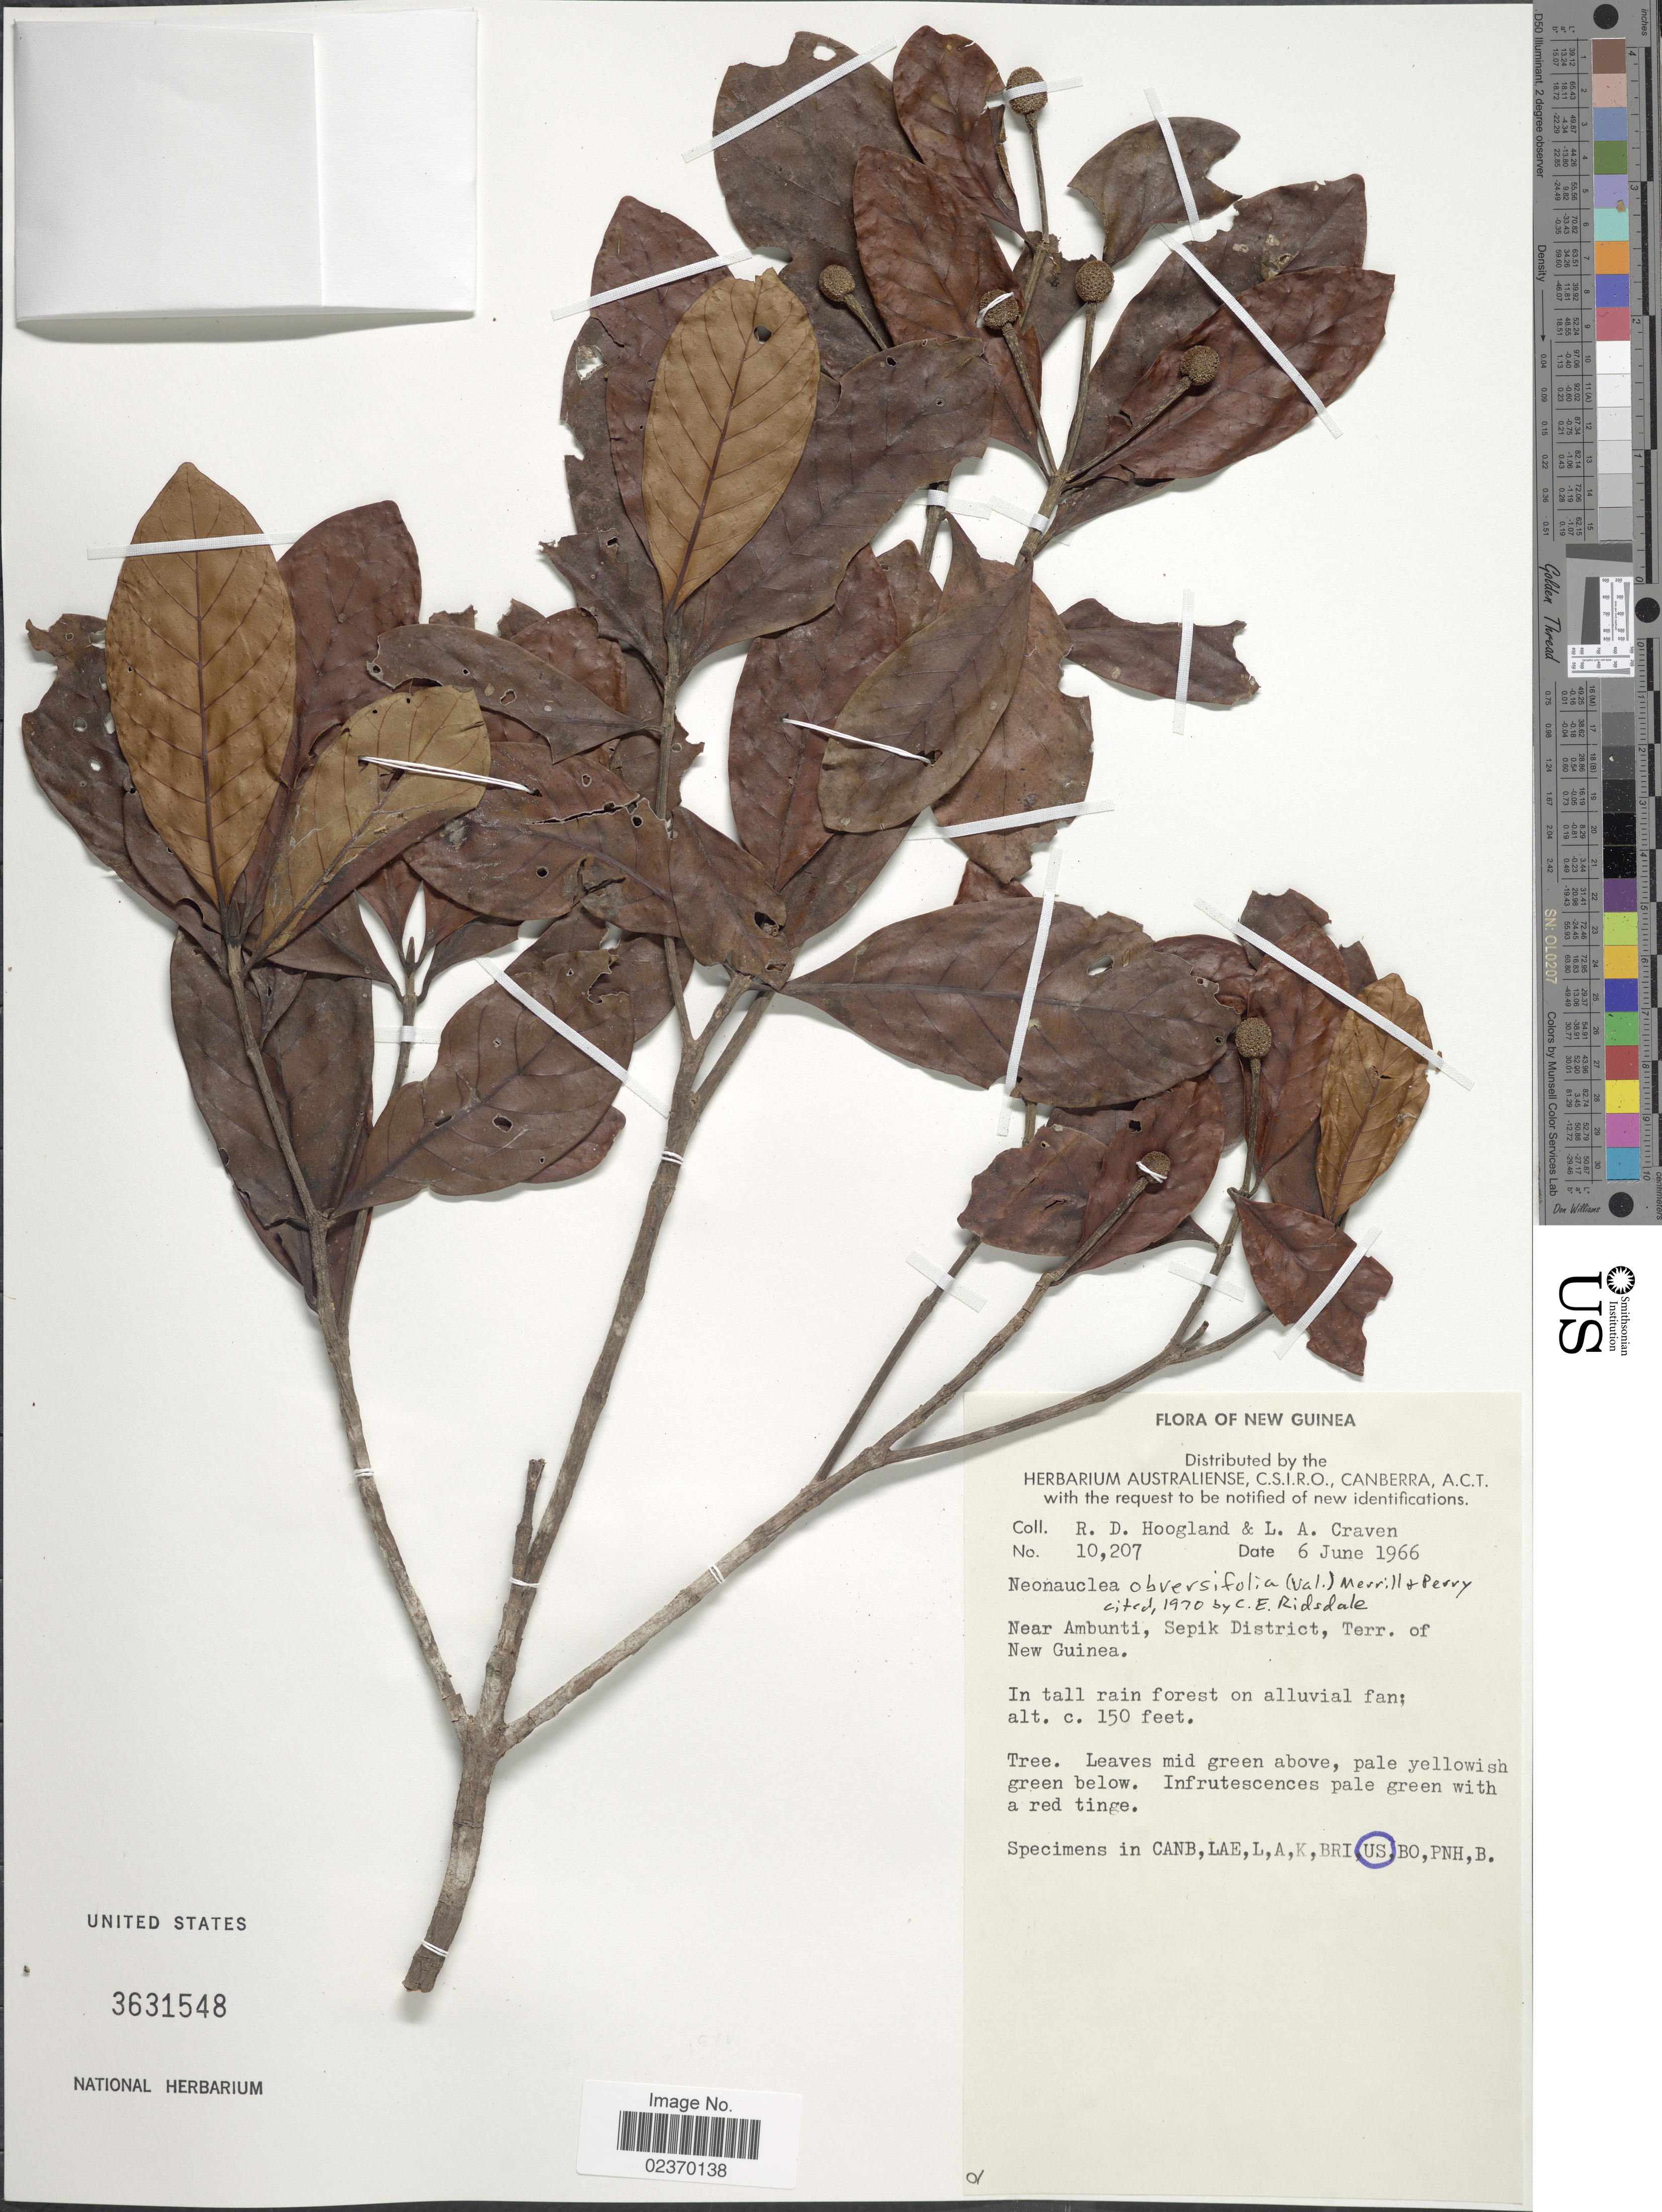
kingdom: Plantae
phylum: Tracheophyta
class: Magnoliopsida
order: Gentianales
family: Rubiaceae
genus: Neonauclea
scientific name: Neonauclea obversifolia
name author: (Valeton) Merr. & L.M. Perry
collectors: R. D. Hoogland & L. A. Craven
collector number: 10207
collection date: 1966-06-06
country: Papua New Guinea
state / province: East Sepik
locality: New Guinea, Near Ambunti, Sepik District, Terr. of New Guinea, In tall rain forest on alluvial fan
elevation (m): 46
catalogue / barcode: US 3631548